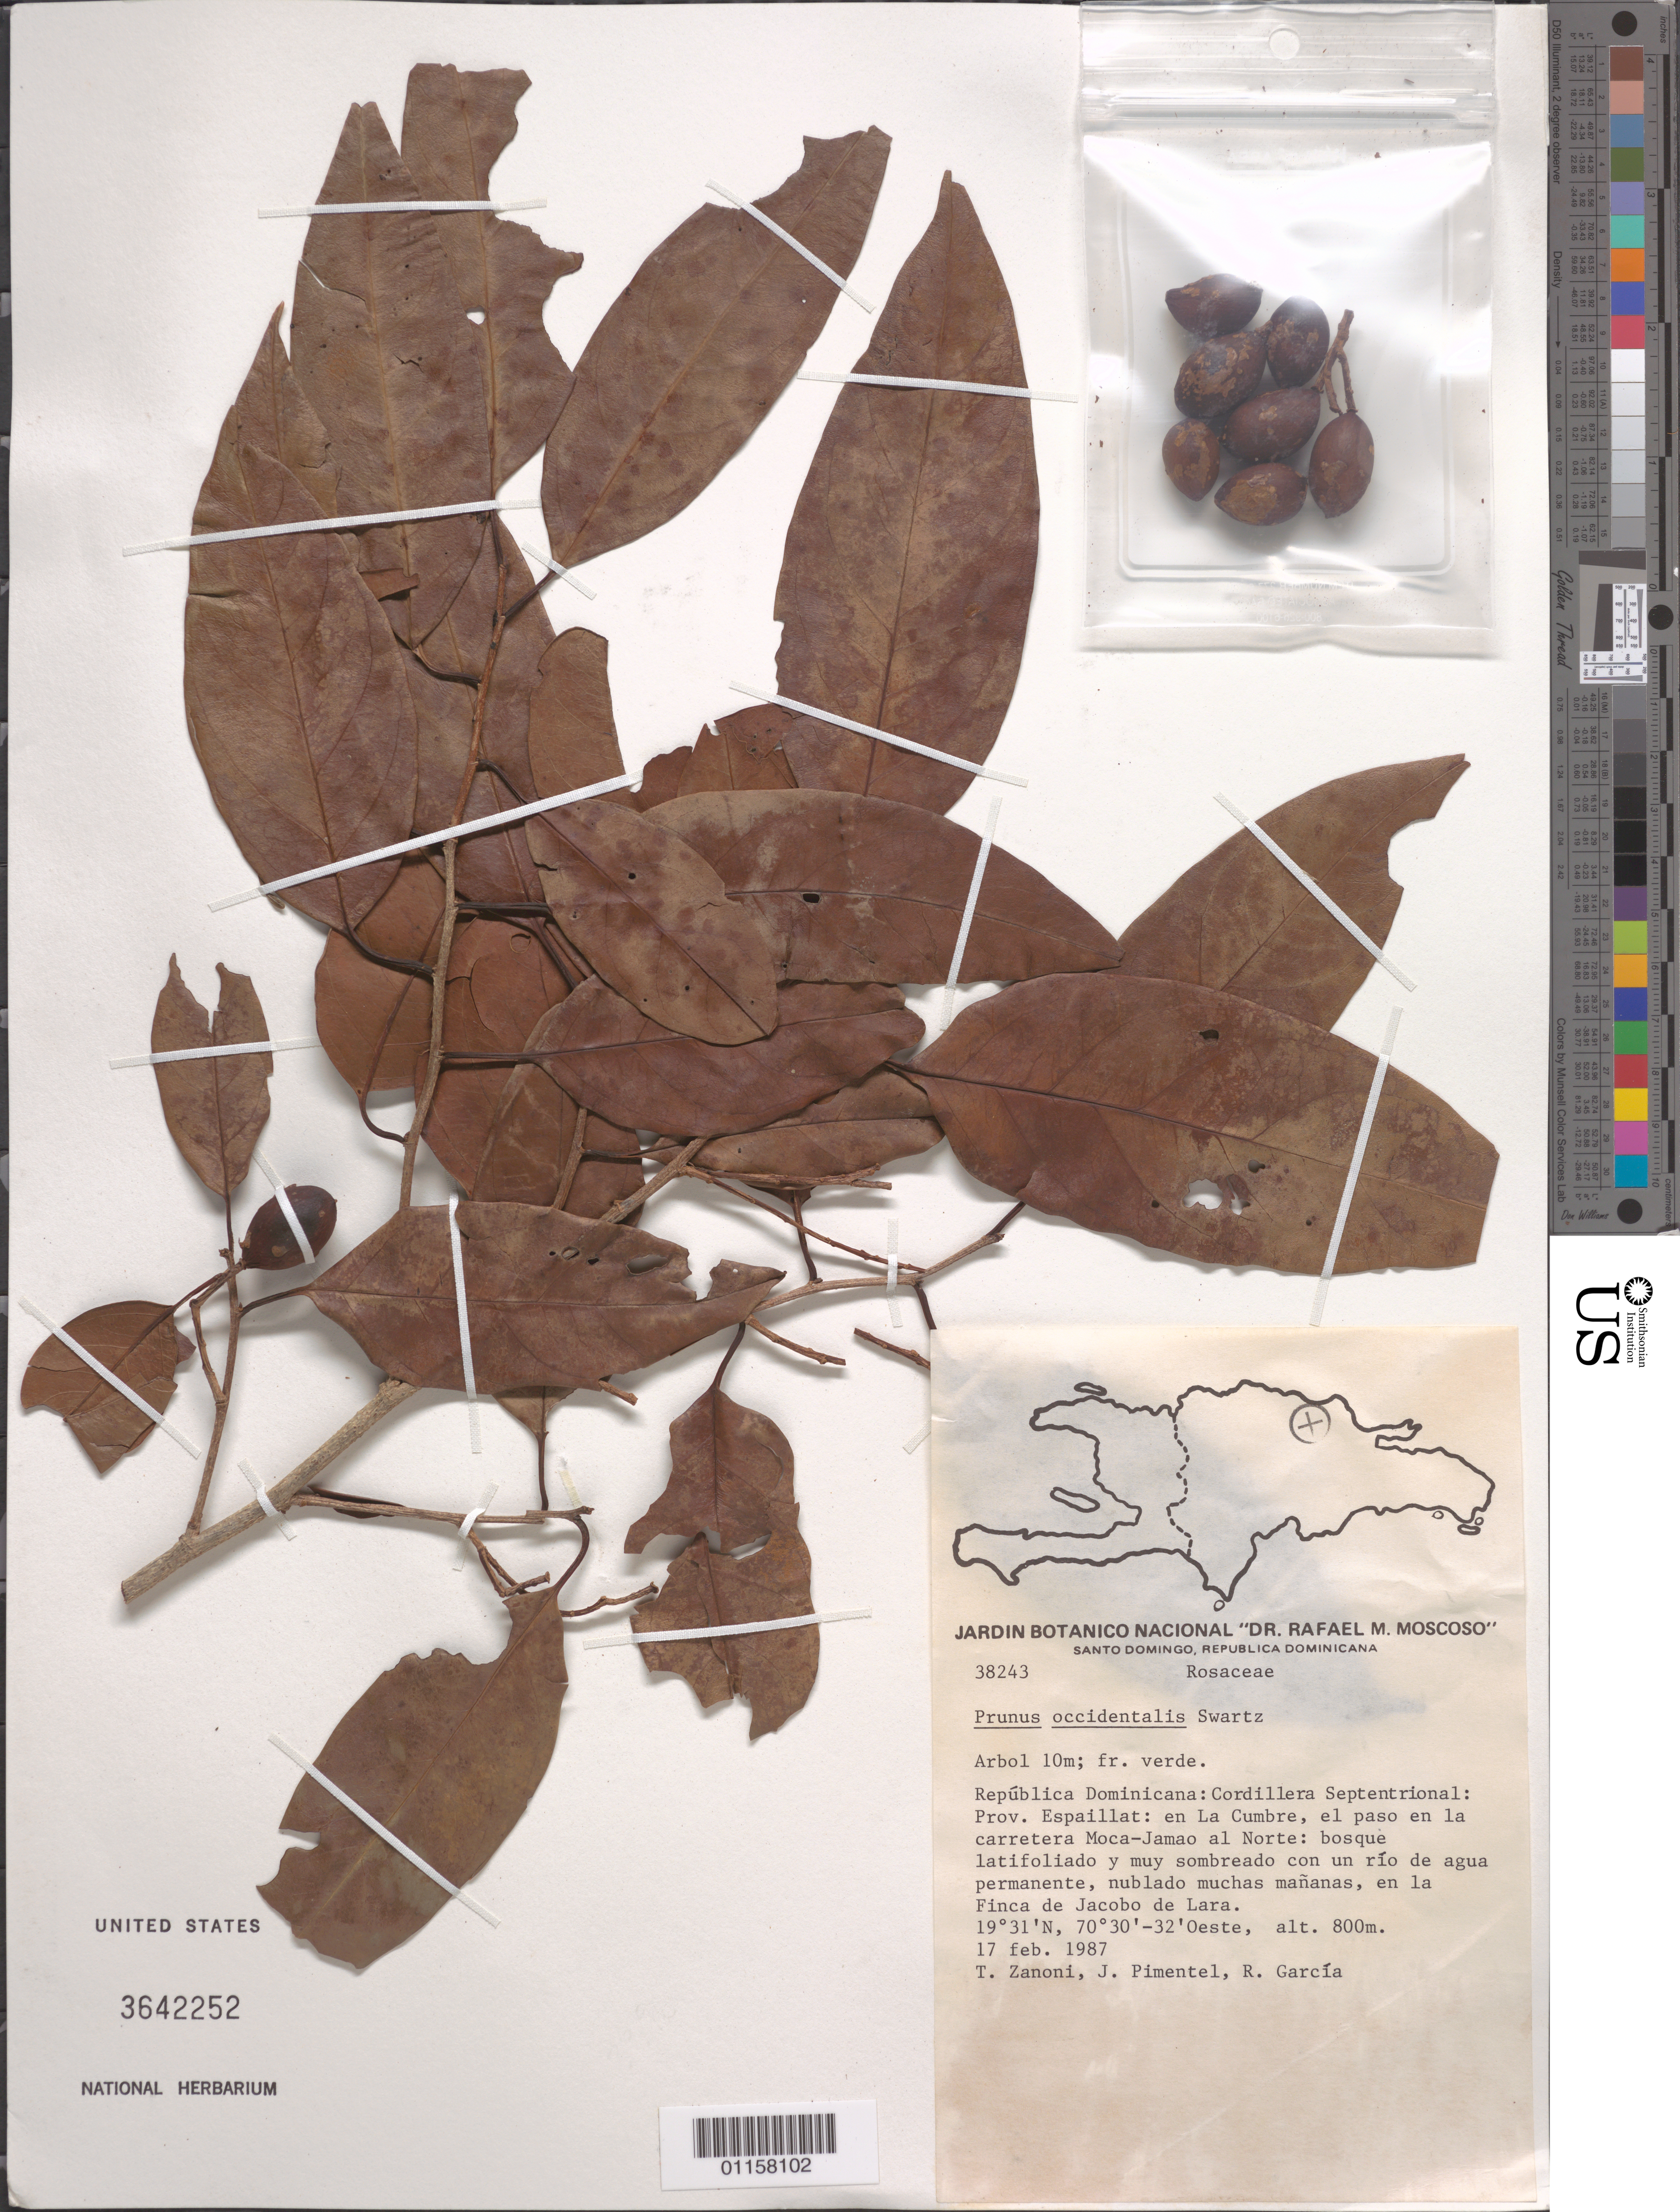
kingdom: Plantae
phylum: Tracheophyta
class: Magnoliopsida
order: Rosales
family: Rosaceae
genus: Prunus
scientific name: Prunus occidentalis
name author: Sw.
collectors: T. A. Zanoni, J. Pimentel & R. García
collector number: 38243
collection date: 1987-02-17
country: Dominican Republic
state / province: Espaillat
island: Hispaniola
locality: Cordillera Septentrional; en La Combre, el paso en la carretera Moca-Jamao al Norte; en el Finca de Jacobo de Lara.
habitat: Bosque latifoliado y muy sombreado con un río de agua permanente, nublado muchas mañanas.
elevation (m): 800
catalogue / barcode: US 3642252